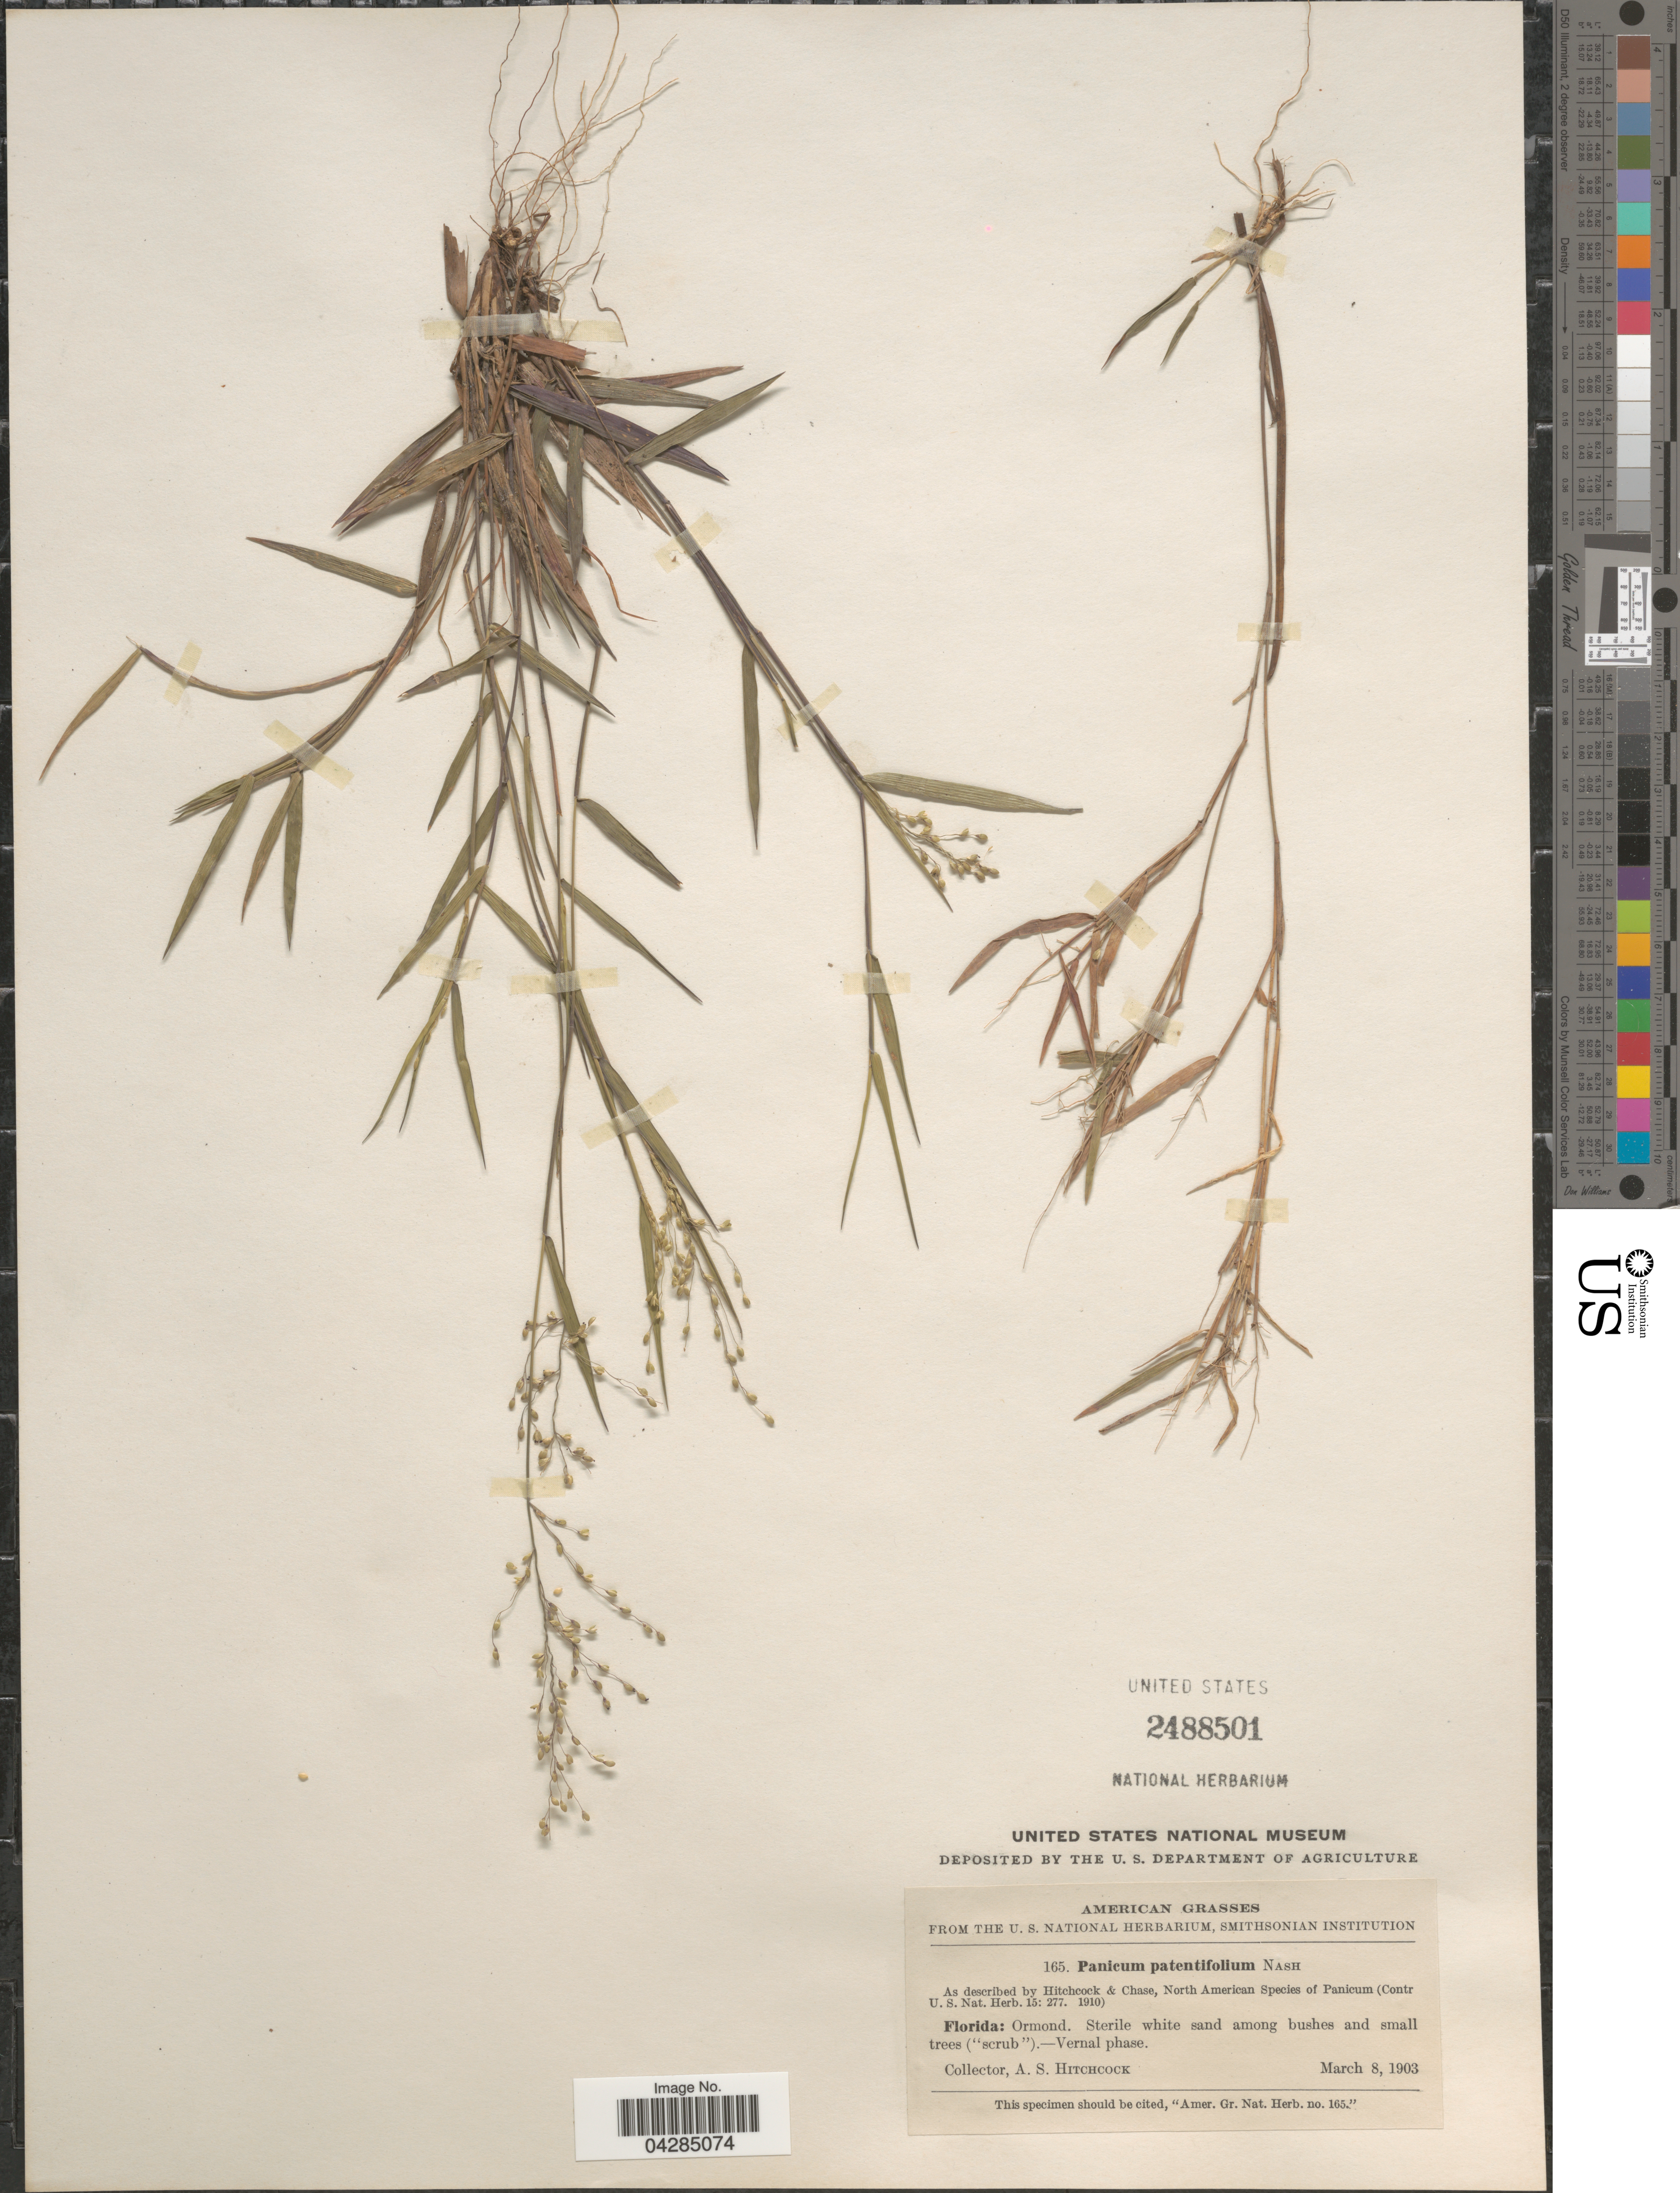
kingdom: Plantae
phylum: Tracheophyta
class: Liliopsida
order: Poales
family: Poaceae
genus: Dichanthelium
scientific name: Dichanthelium portoricense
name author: (Desv. ex Ham.) B.F. Hansen & Wunderlin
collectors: A. S. Hitchcock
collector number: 165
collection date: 1903-03-08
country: United States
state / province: Florida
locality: Ormond.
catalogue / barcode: US 2488501